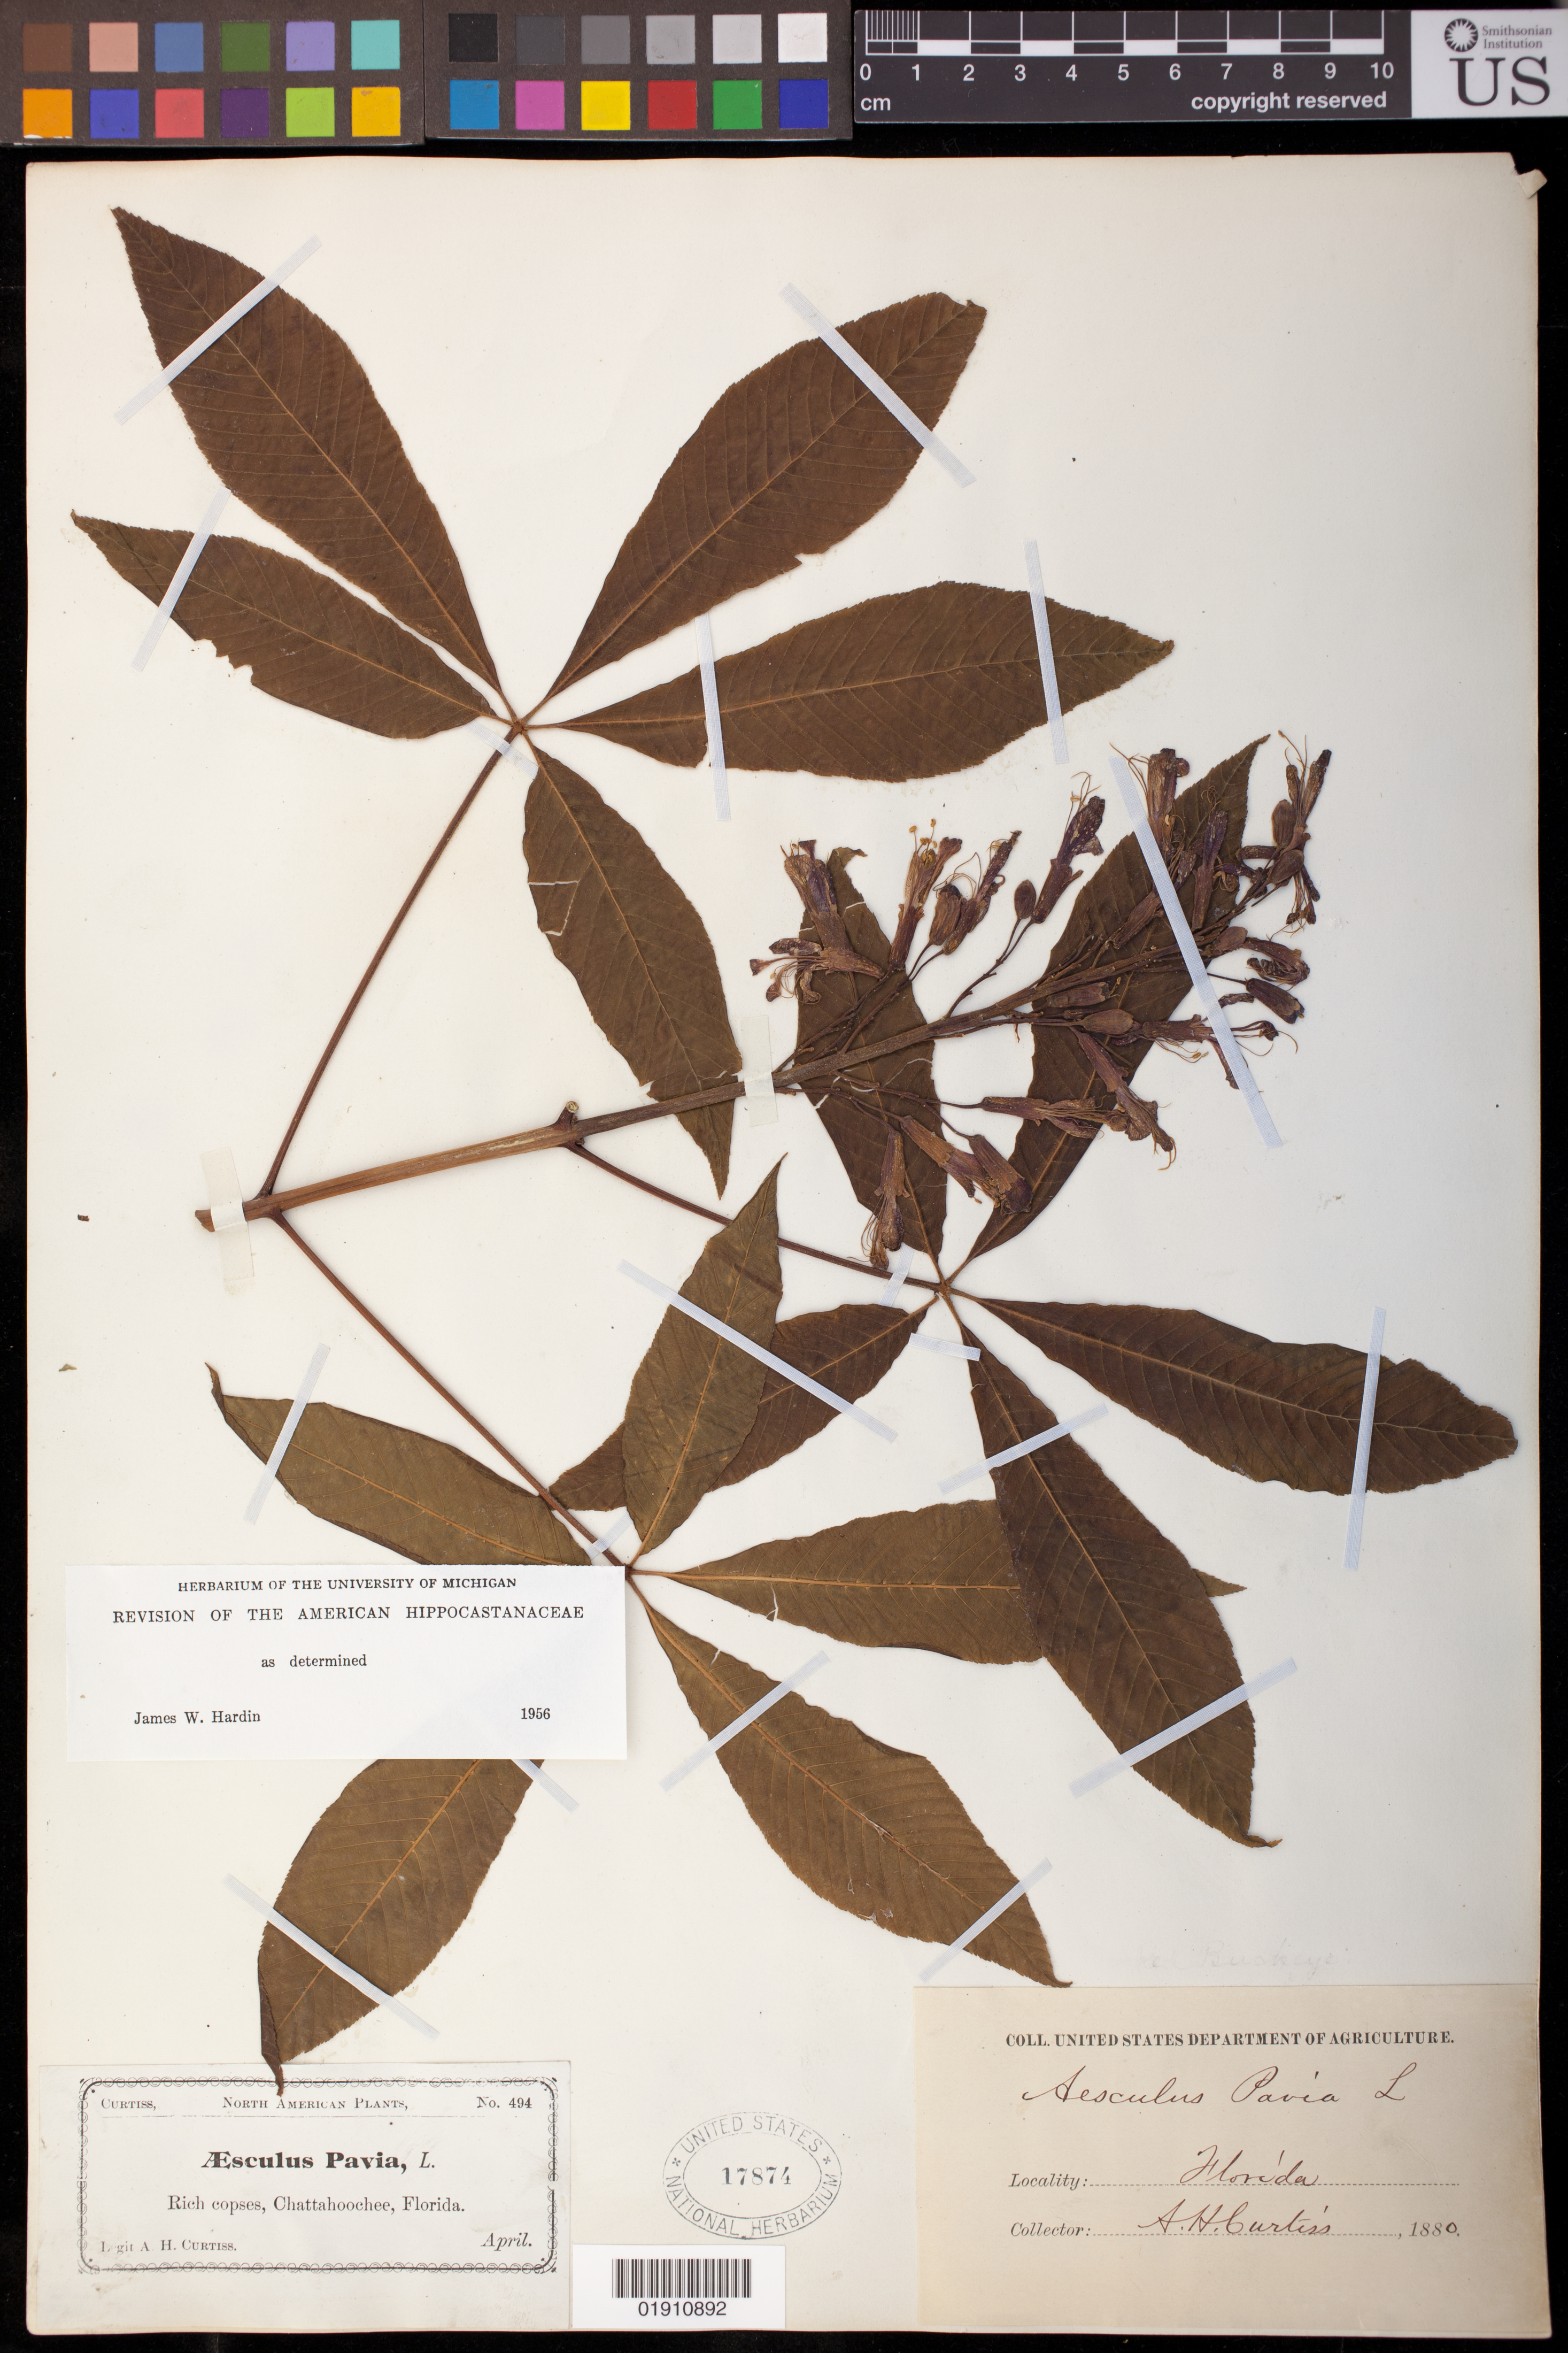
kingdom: Plantae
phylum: Tracheophyta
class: Magnoliopsida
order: Sapindales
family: Sapindaceae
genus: Aesculus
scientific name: Aesculus pavia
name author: L.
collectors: A. H. Curtiss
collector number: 494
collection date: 1880-04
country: United States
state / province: Florida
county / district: Gadsden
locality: Chattahoochee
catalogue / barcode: US 17874